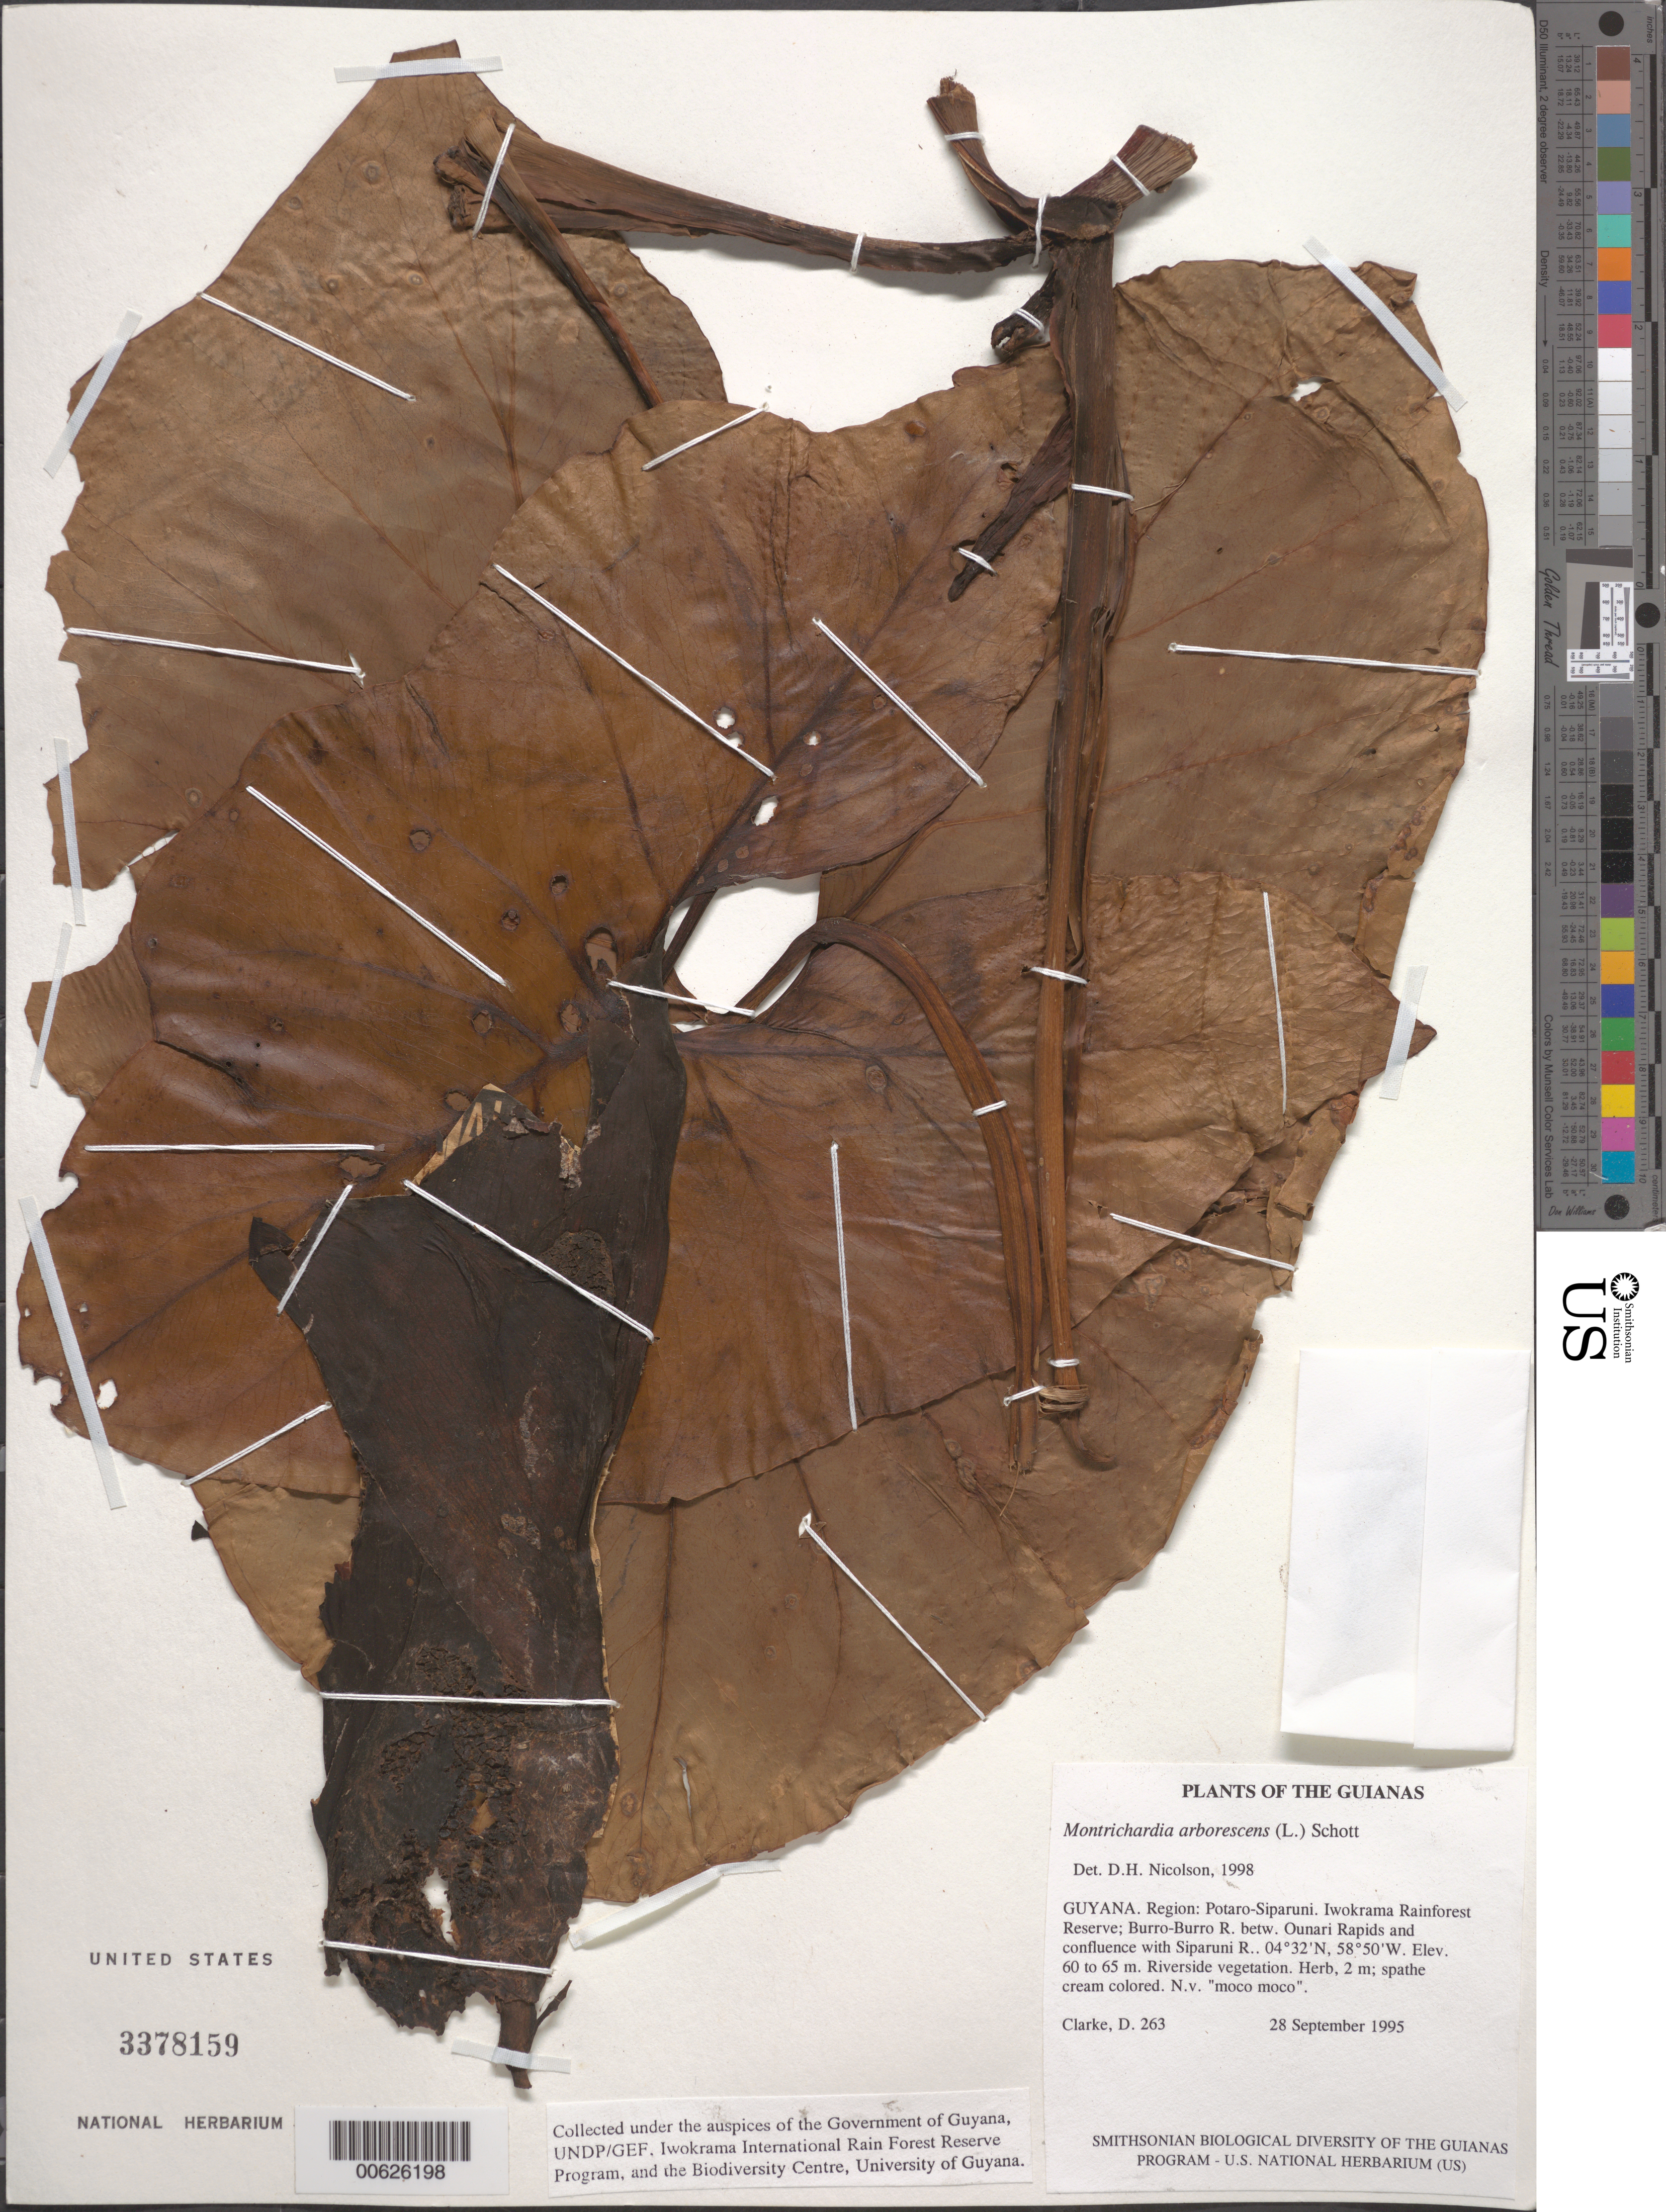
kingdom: Plantae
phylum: Tracheophyta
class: Liliopsida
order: Alismatales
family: Araceae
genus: Montrichardia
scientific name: Montrichardia arborescens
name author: (L.) Schott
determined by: Nicolson, Dan H.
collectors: H. D. Clarke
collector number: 263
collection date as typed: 28 September 1995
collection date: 1995-09-28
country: Guyana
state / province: Potaro-Siparuni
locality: Iwokrama Rainforest Reserve; Burro-Burro R. betw. Dunari Rapids and confluence with Siparuni R.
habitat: Riverside vegetation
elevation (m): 60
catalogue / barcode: US 3378159